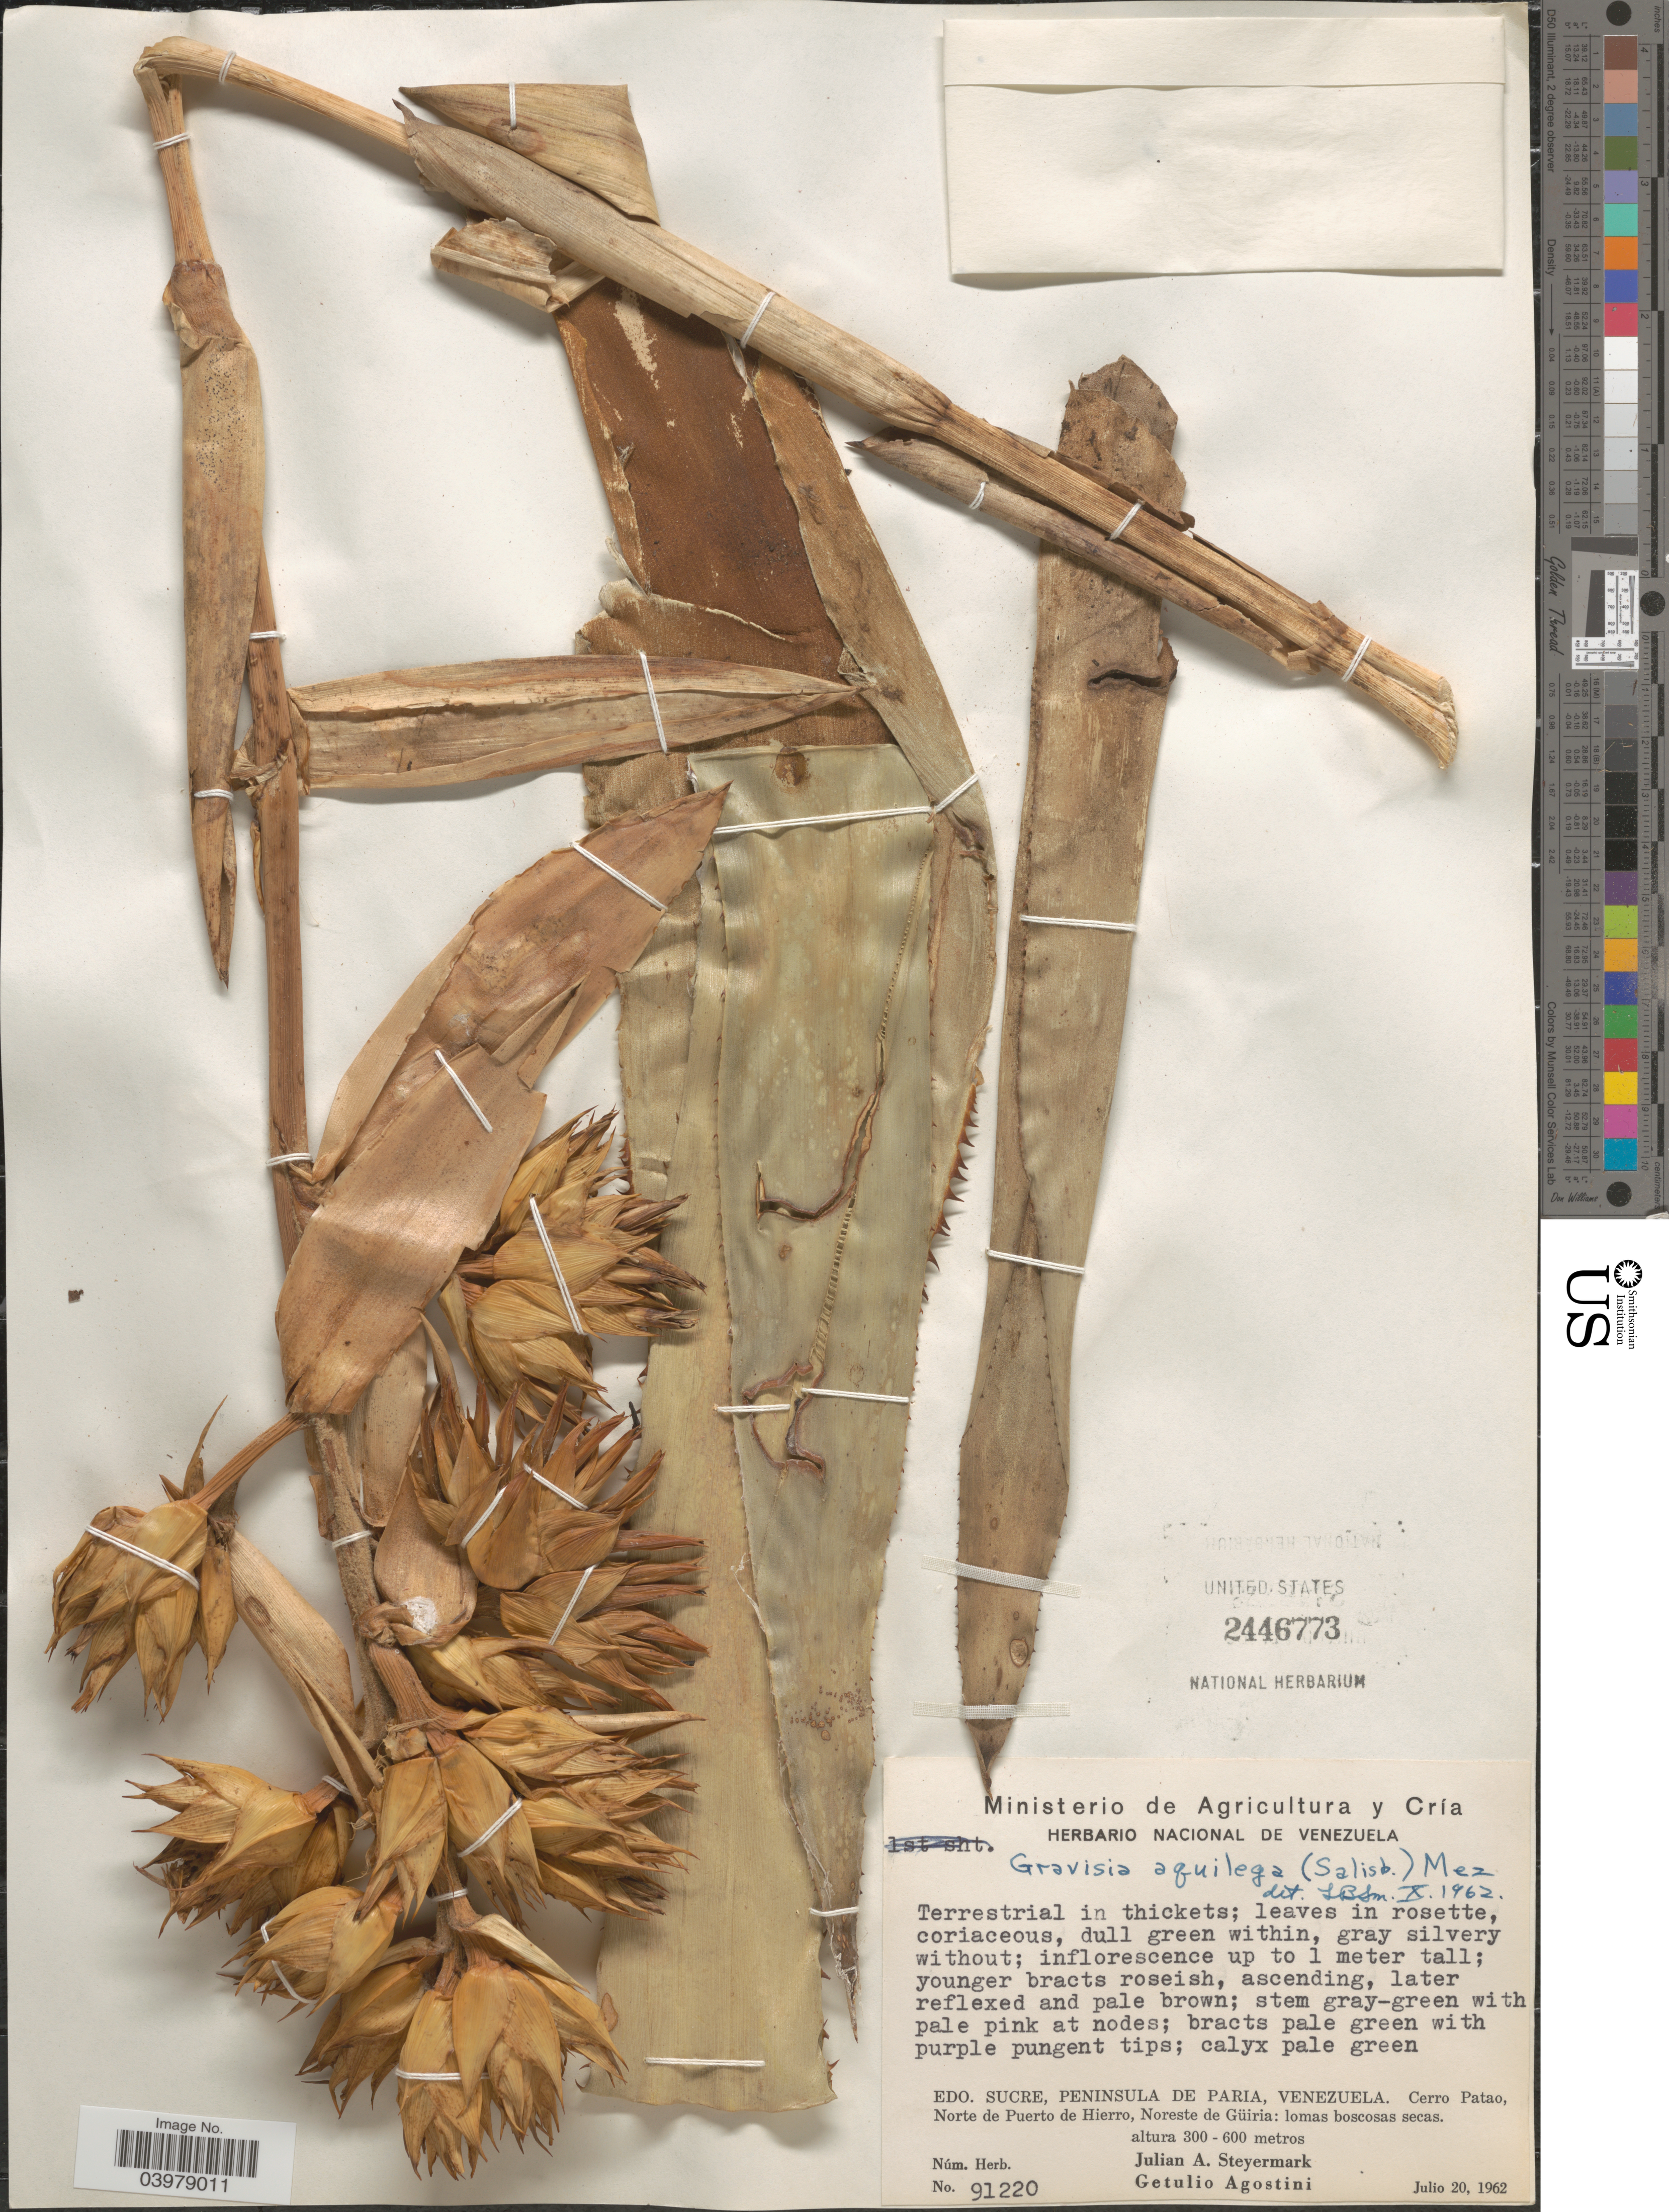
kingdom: Plantae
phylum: Tracheophyta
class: Liliopsida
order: Poales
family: Bromeliaceae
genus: Aechmea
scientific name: Aechmea aquilega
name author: (Salisb.) Griseb.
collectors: J. Steyermark & G. Agostini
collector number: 91220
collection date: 1962-07-20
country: Venezuela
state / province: Sucre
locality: Peninsula de Paria. Cerro Patao, Norte de Puerto de Hierro, noreste de Güiria.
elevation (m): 300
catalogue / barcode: US 2446773